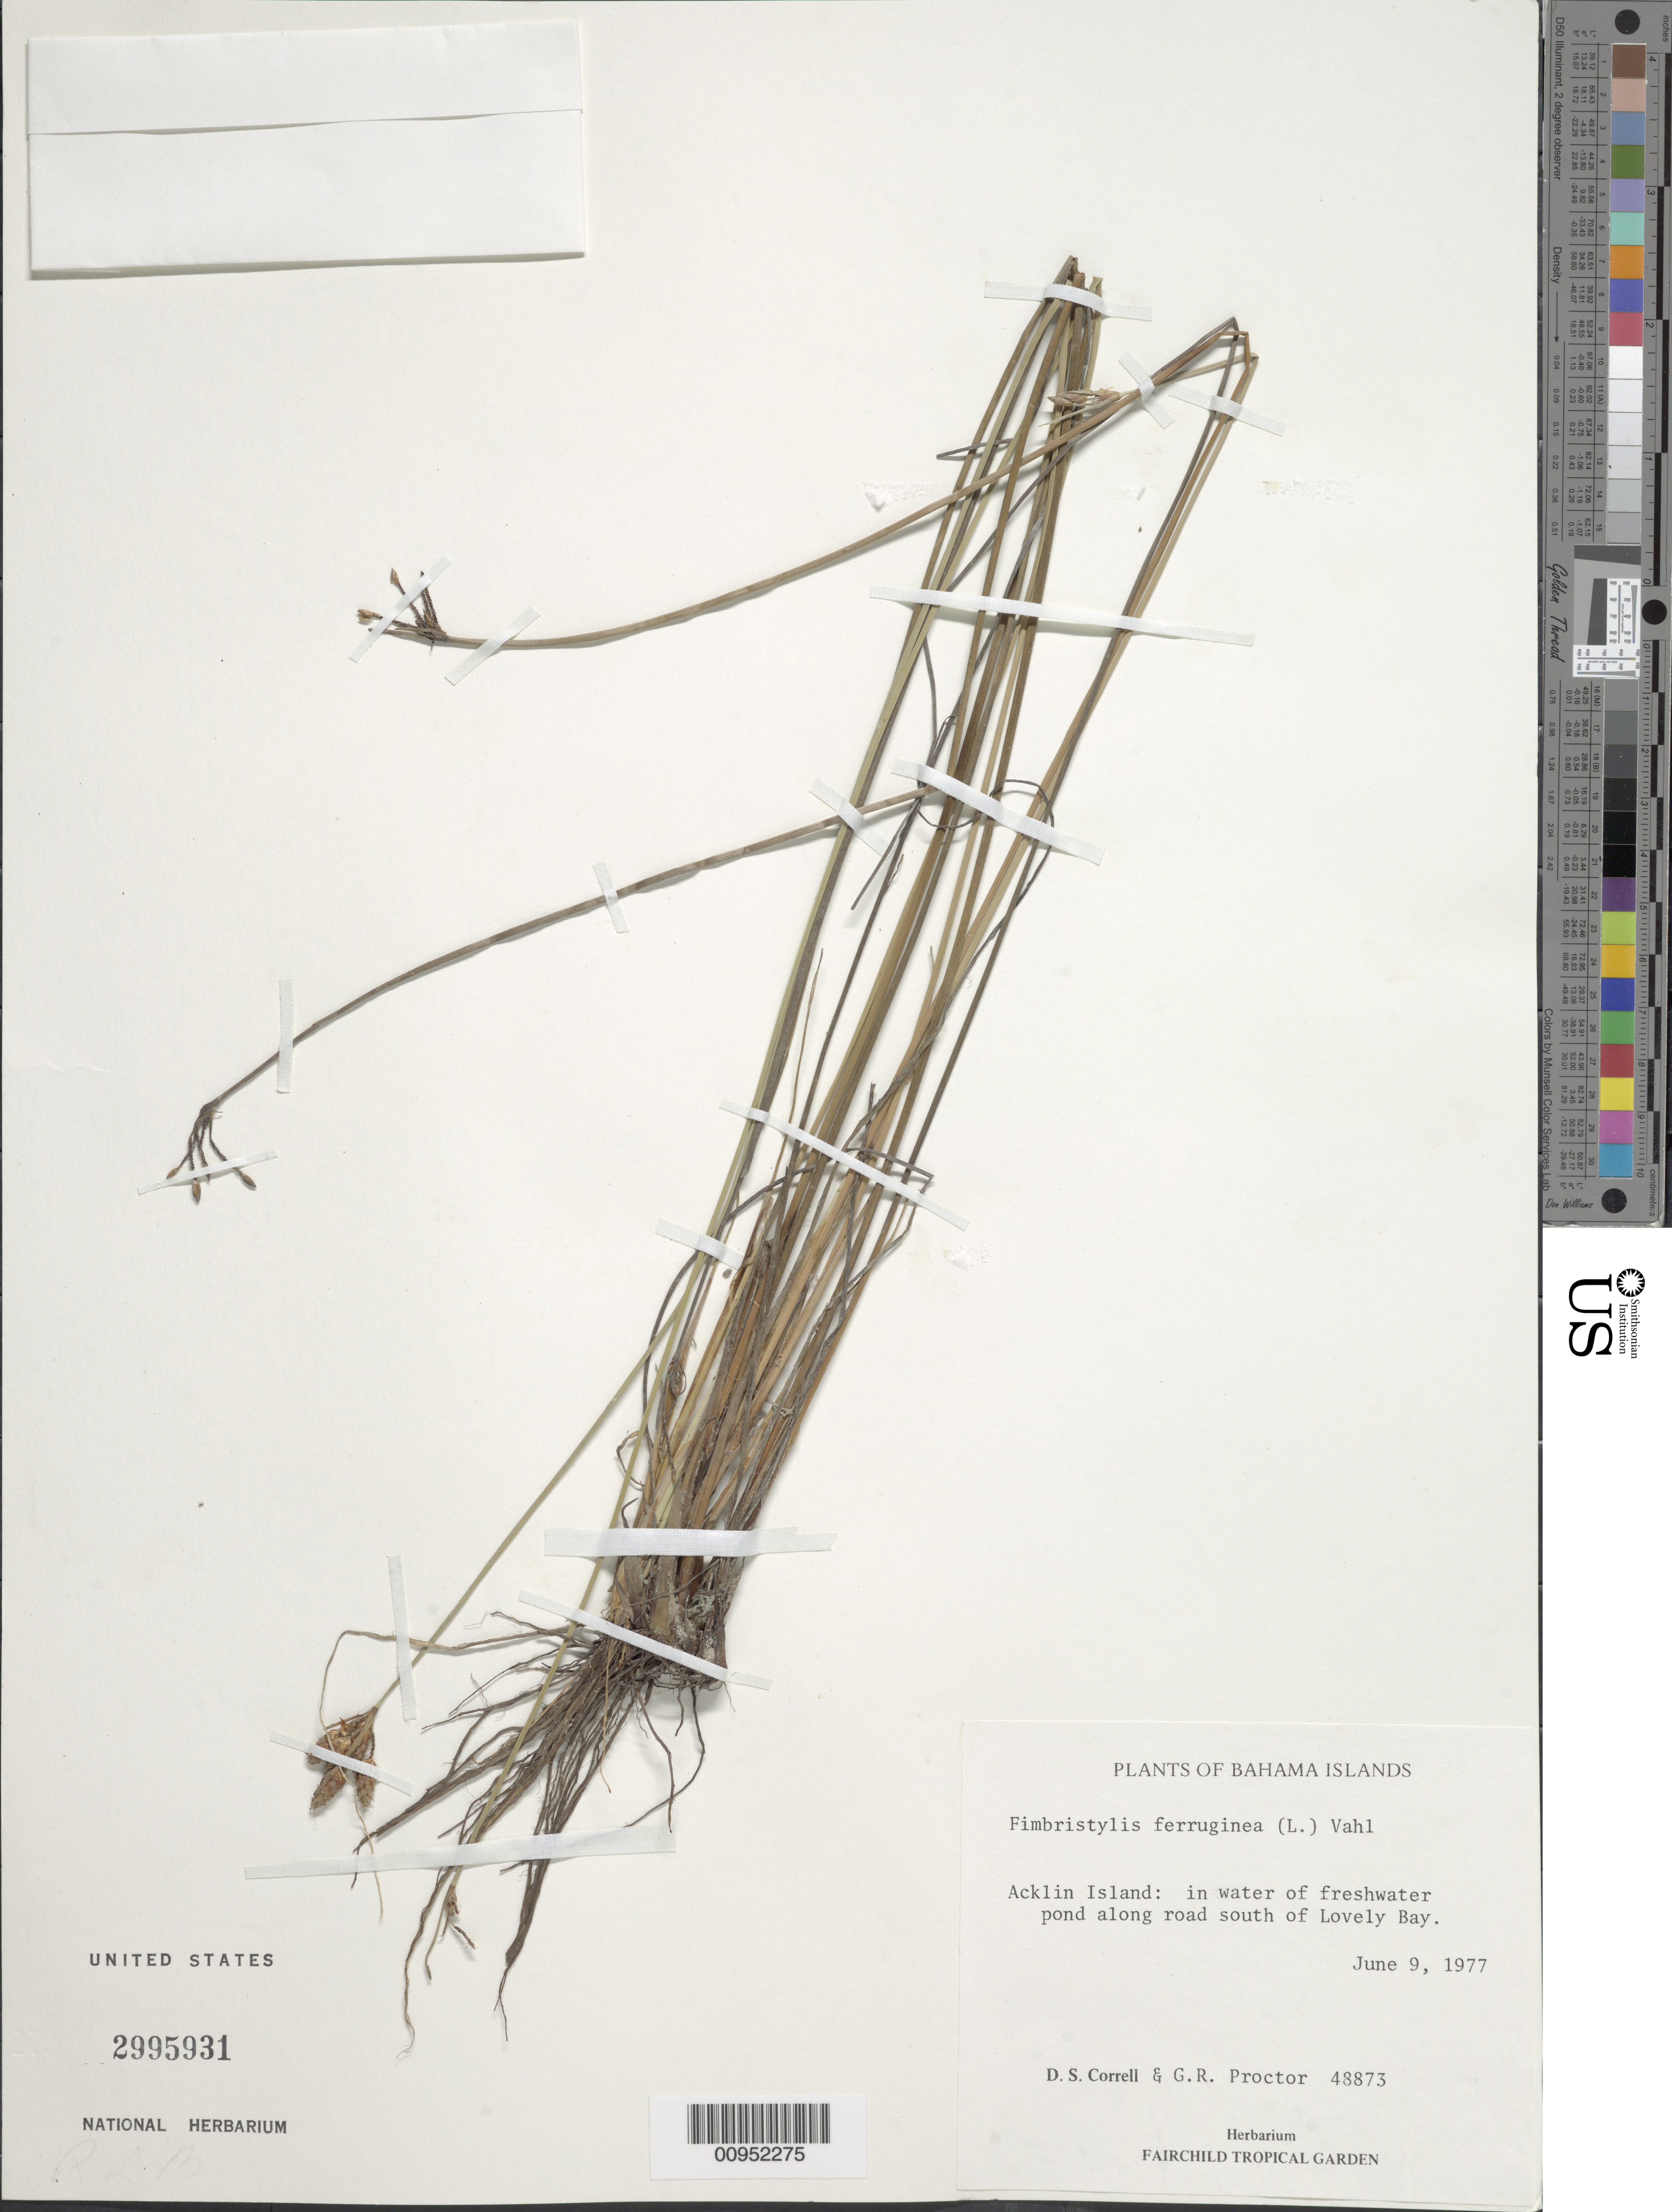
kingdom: Plantae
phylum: Tracheophyta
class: Liliopsida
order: Poales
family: Cyperaceae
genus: Fimbristylis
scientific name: Fimbristylis ferruginea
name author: (L.) Vahl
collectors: D. S. Correll & G. R. Proctor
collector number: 48873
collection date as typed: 09 Jun 1977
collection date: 1977-06-09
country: Bahamas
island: Acklins I.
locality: S of Lovely Bay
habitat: In water of freshwater pond along road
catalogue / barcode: US 2995931